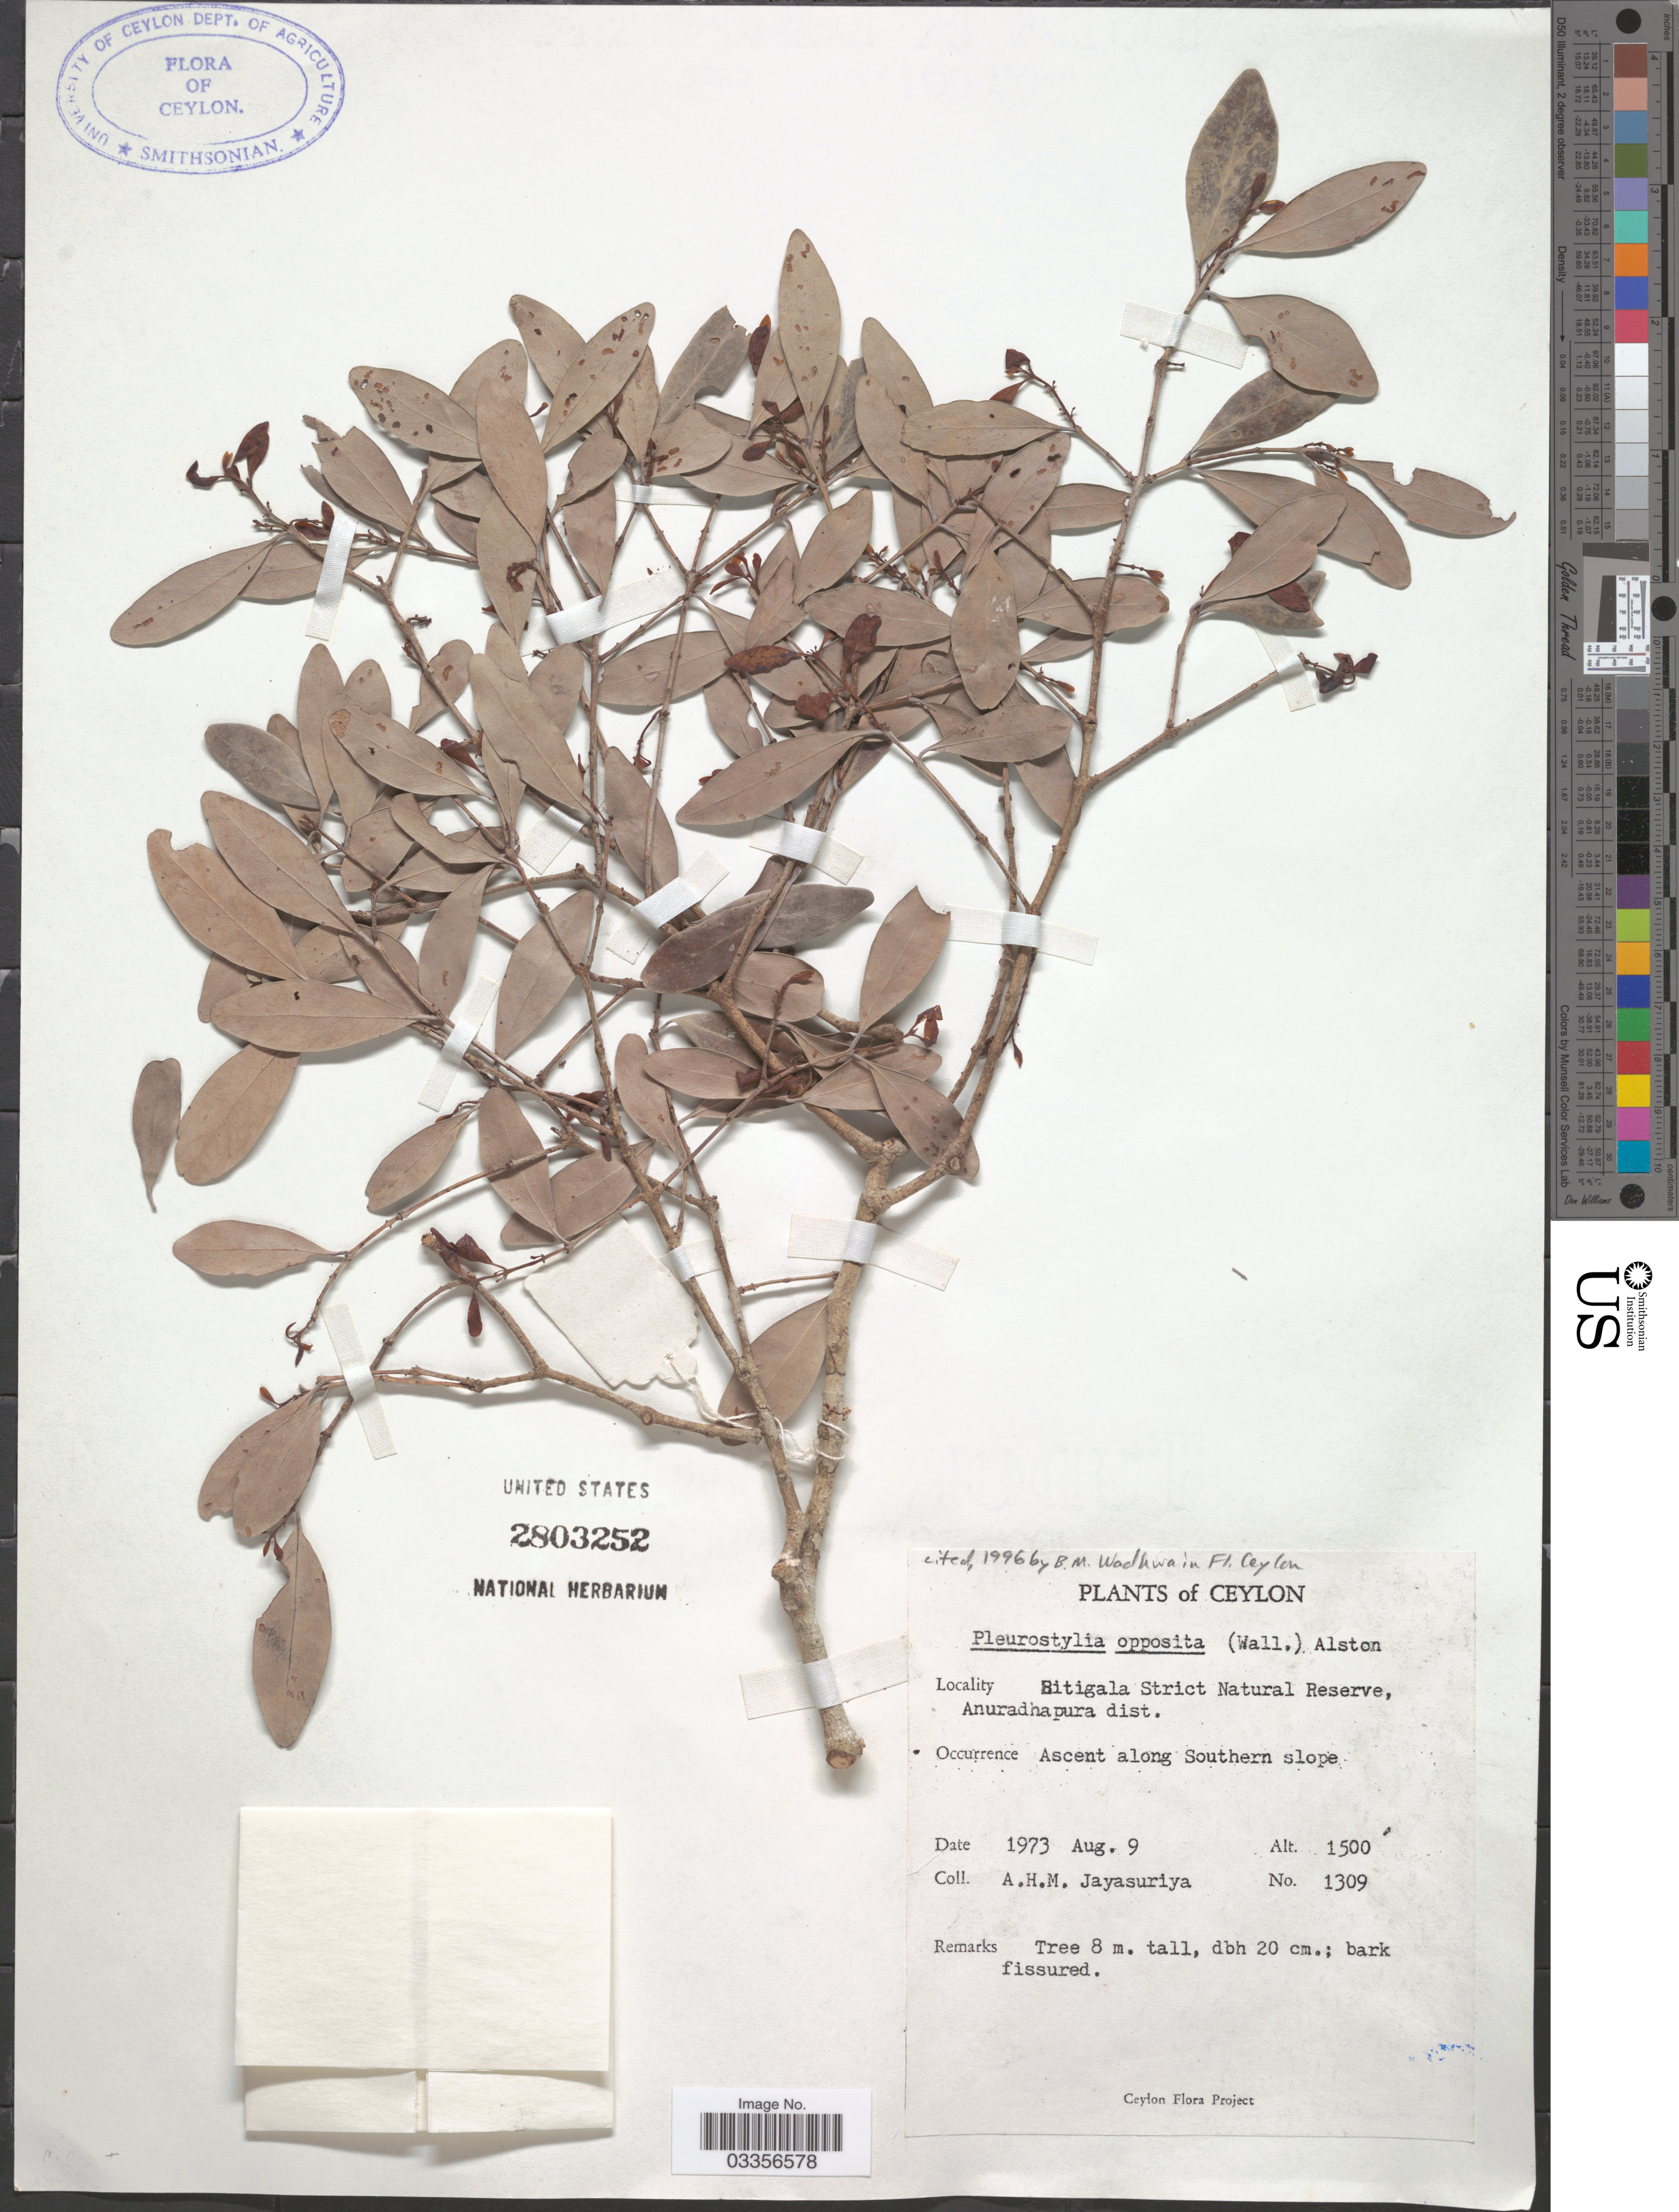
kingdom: Plantae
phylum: Tracheophyta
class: Magnoliopsida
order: Celastrales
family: Celastraceae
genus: Pleurostylia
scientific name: Pleurostylia opposita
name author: (Wall.) Alston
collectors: A. H. Jayasuriya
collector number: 1309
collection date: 1973-08-09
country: Sri Lanka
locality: Ceylon, Ritigala Strict Natural Reserve, Anuradhapura dist, Ascent along Southern slope.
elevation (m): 457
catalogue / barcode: US 2803252